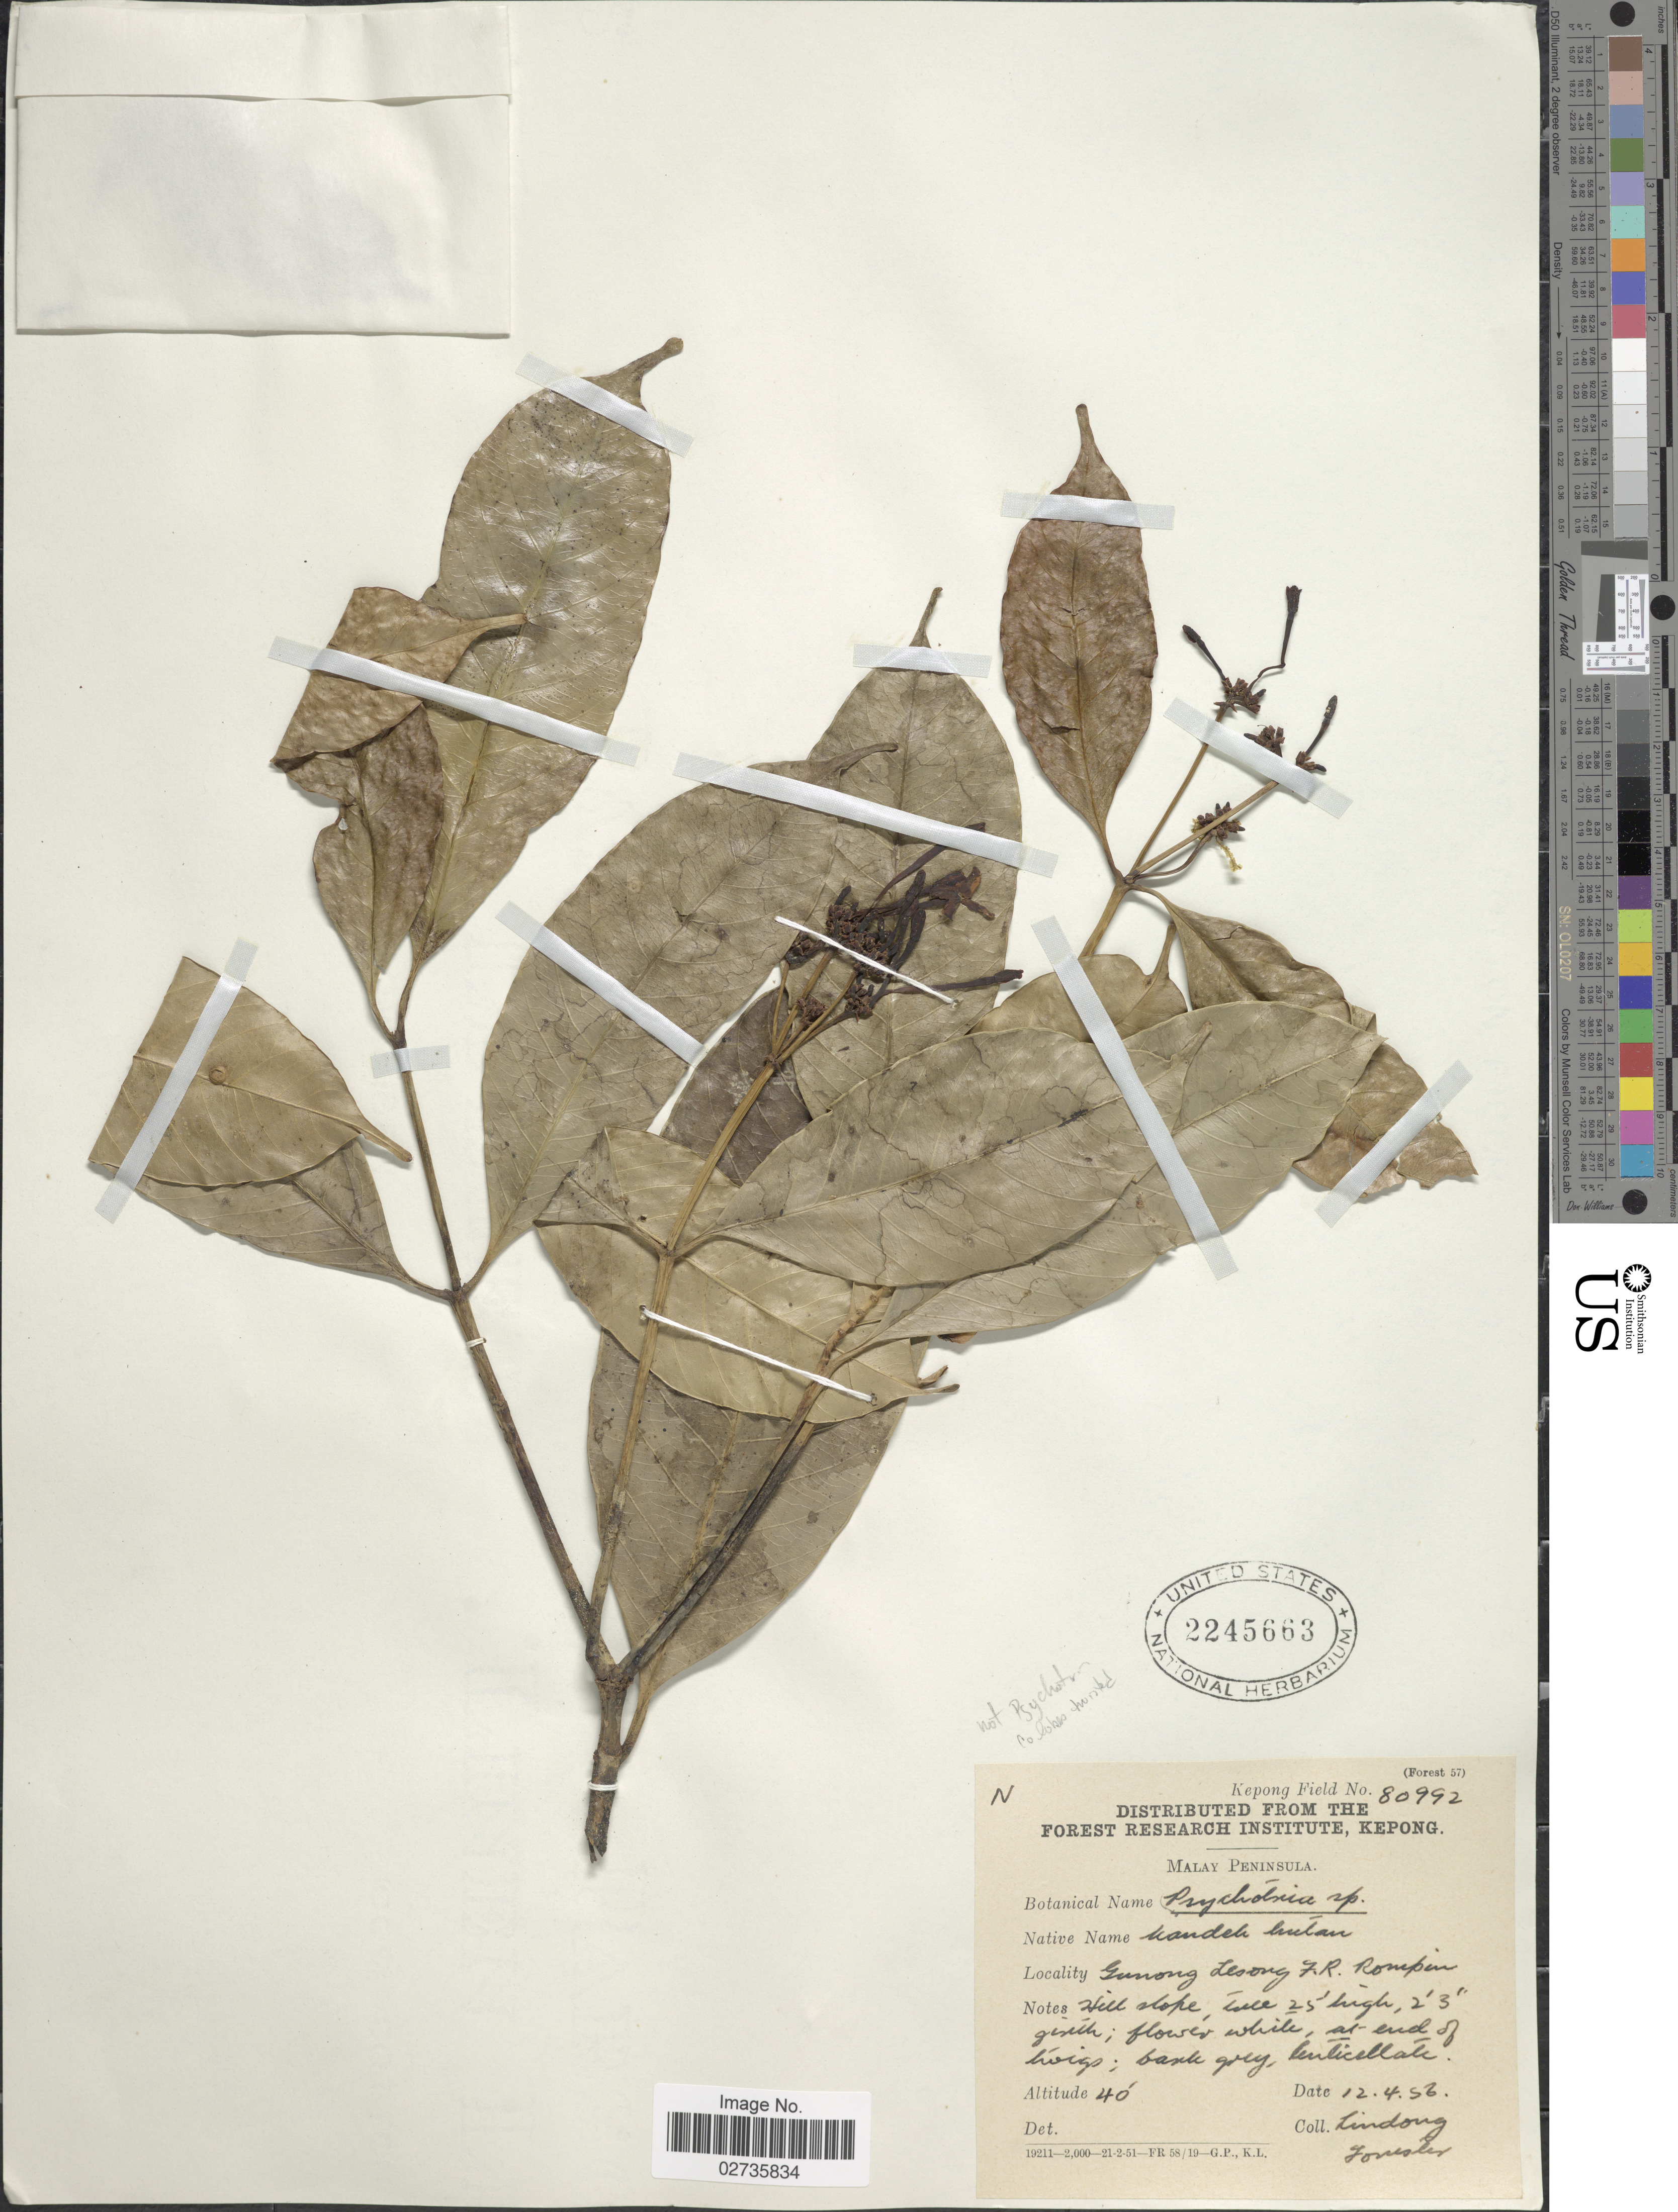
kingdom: Plantae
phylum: Tracheophyta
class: Magnoliopsida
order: Gentianales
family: Rubiaceae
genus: Psychotria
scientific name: Psychotria sp.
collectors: Lindong Forester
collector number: Kepong Field 80992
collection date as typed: Transcribed d/m/y: 12/4/56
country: Malaysia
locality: Malay Peninsula, Gunong Lesong F.R. Rompin, Hill slope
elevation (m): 12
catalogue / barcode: US 2245663